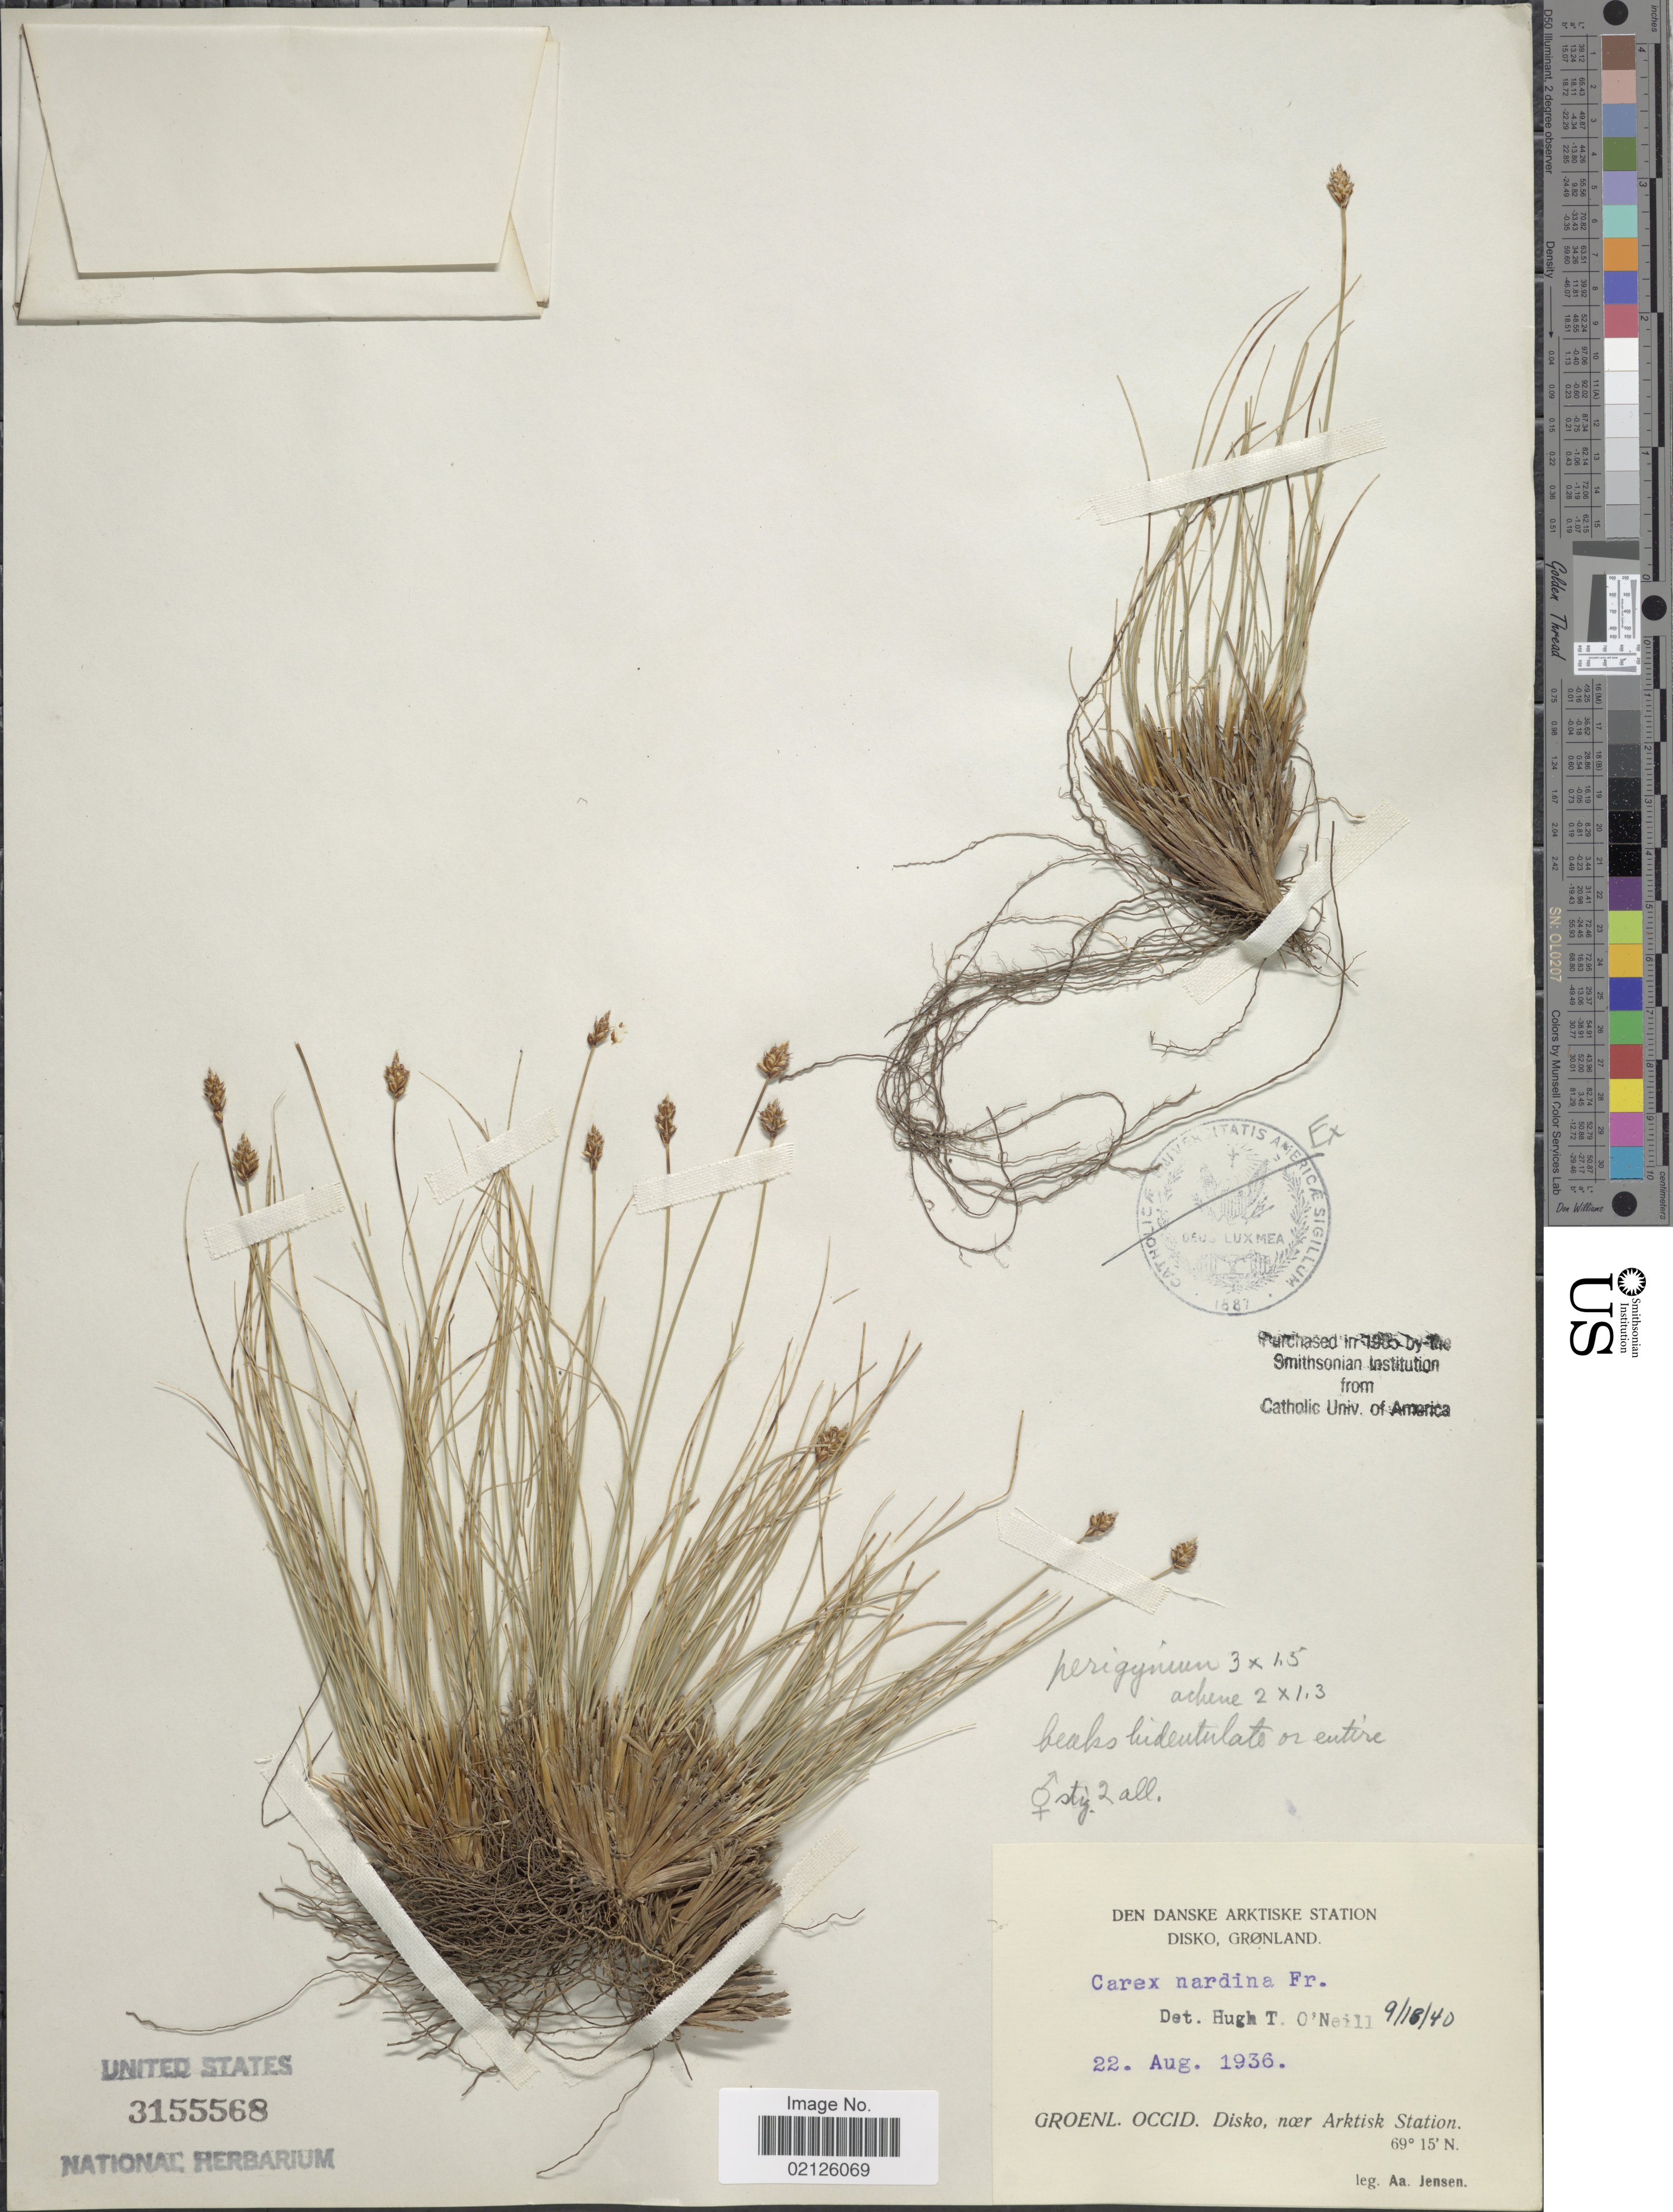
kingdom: Plantae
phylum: Tracheophyta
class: Liliopsida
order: Poales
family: Cyperaceae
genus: Carex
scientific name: Carex nardina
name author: (Hornem.) Fr.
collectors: A. R. Jensen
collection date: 1936-08-22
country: Greenland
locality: Den Danske Arktiske Station, Disko, Groenl. Occid. Disko, nær Arktisk Station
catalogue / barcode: US 3155568